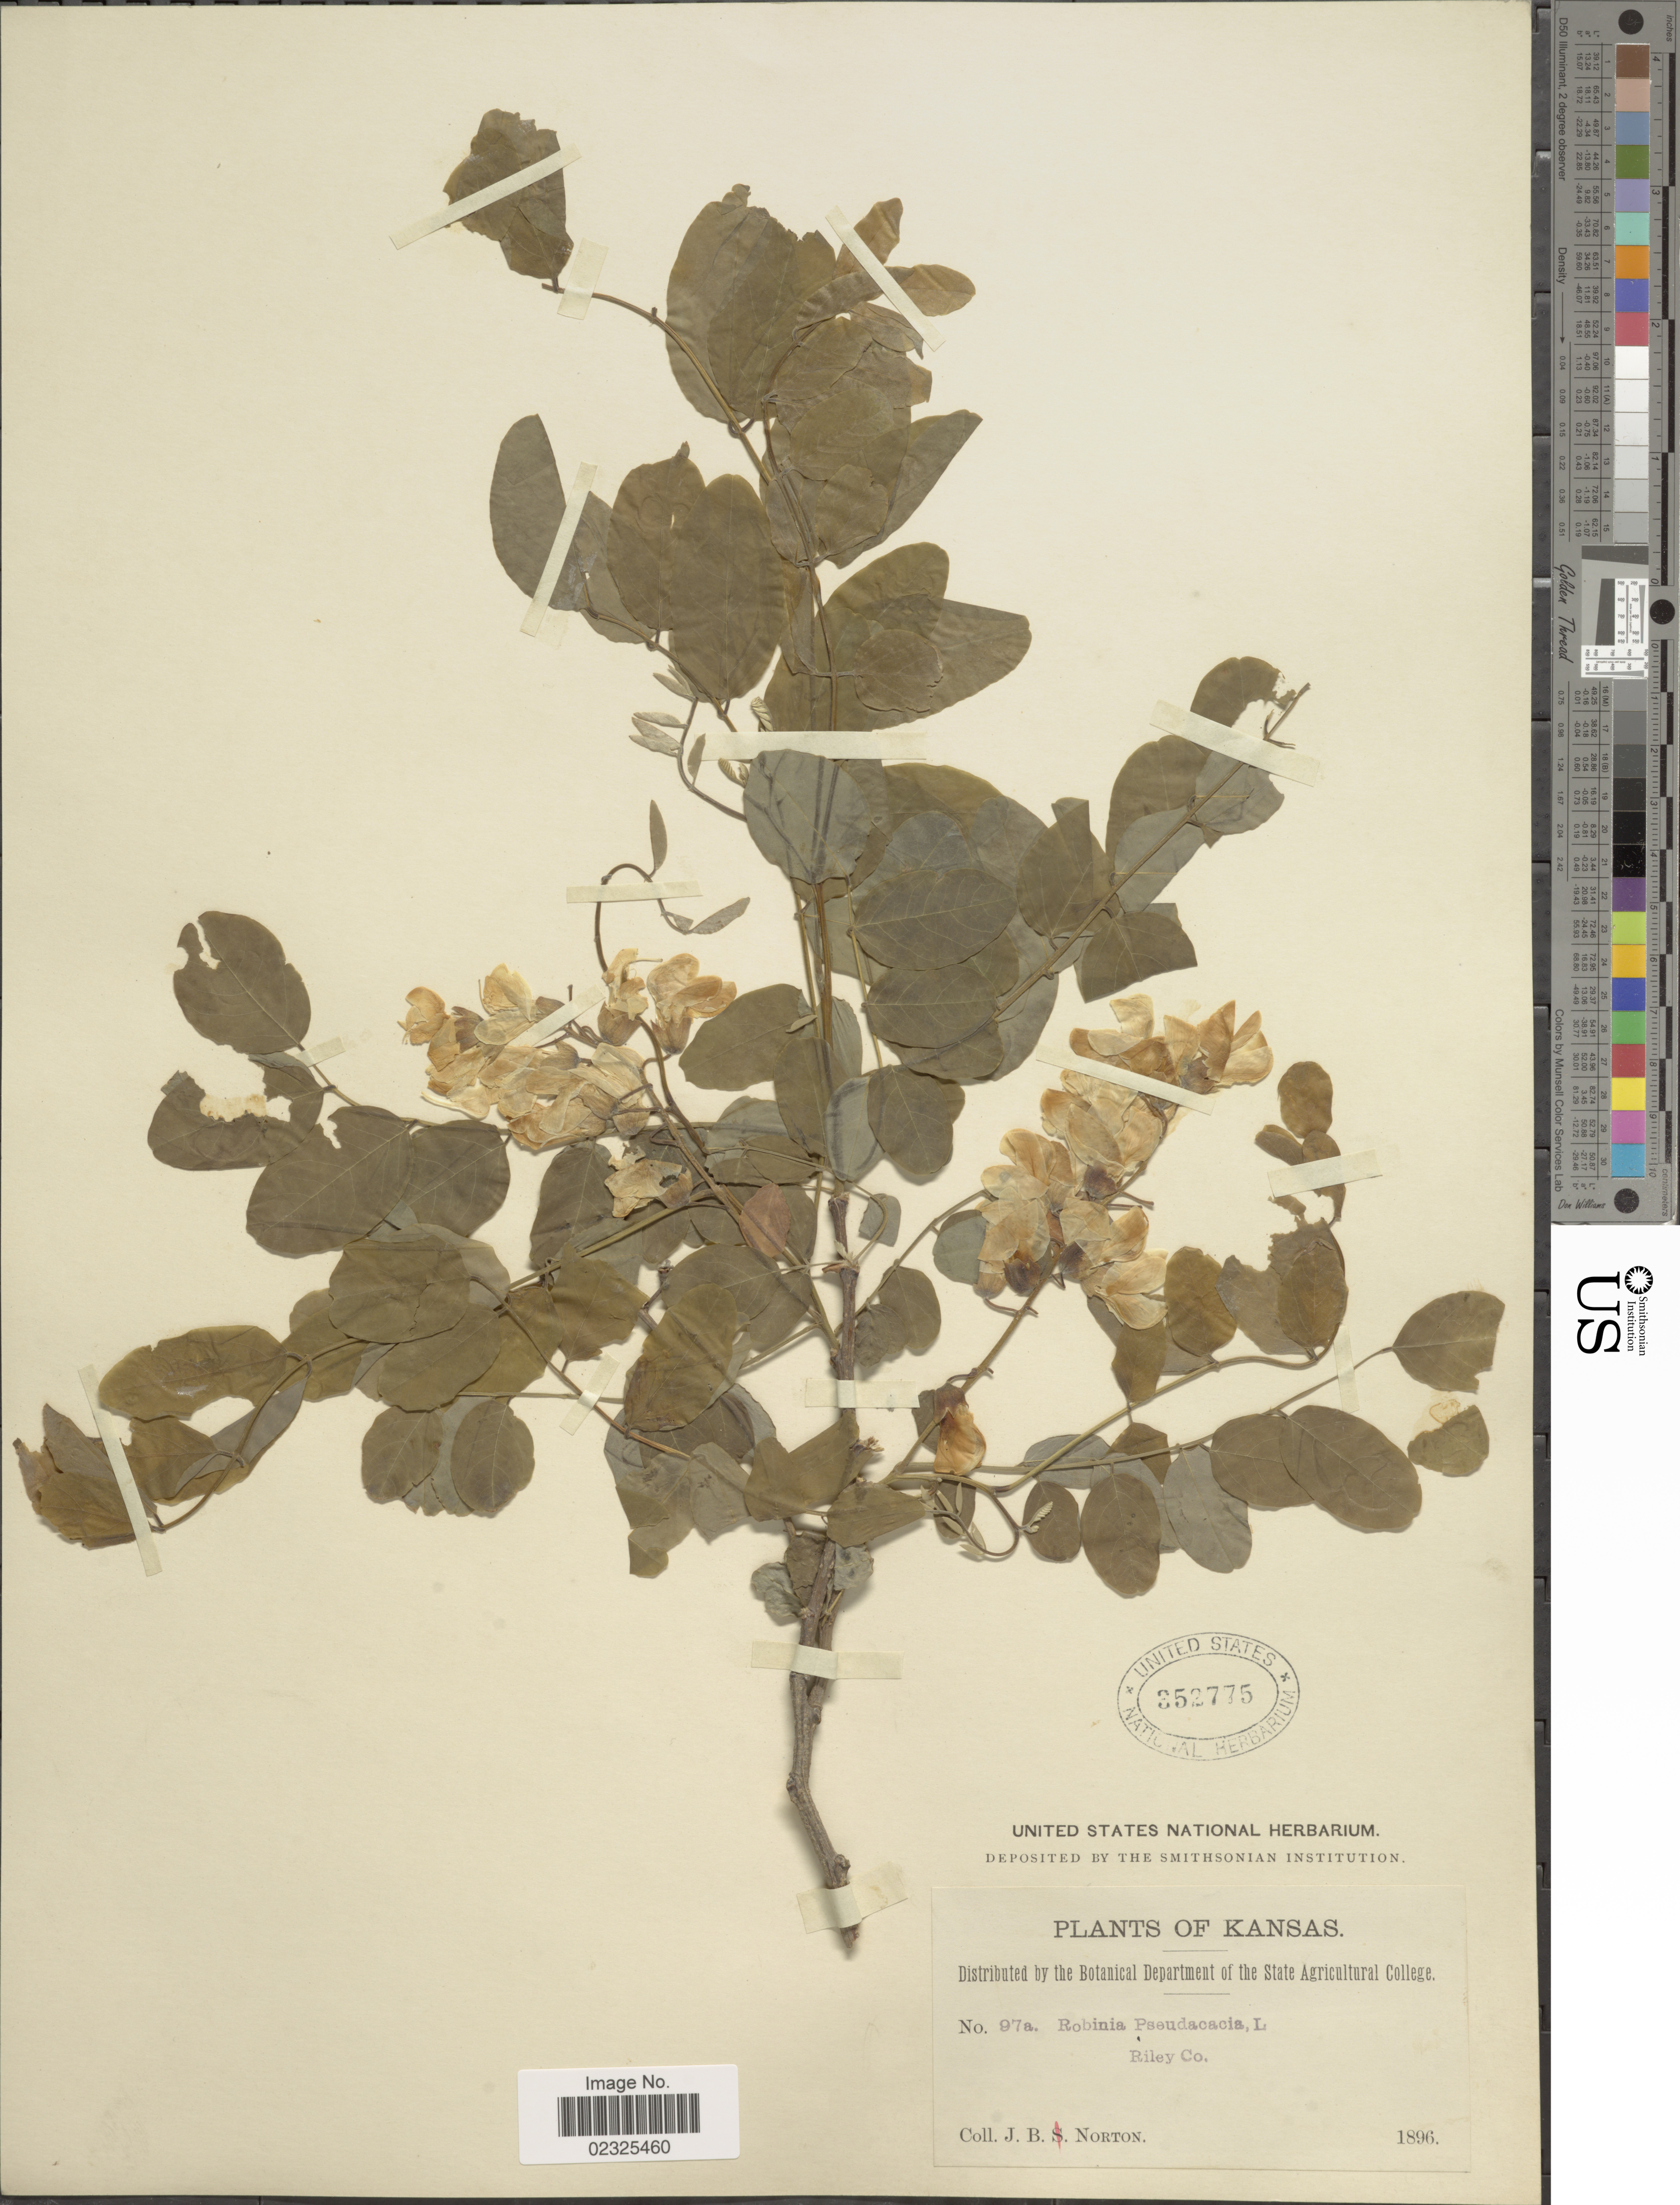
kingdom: Plantae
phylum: Tracheophyta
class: Magnoliopsida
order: Fabales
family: Fabaceae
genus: Robinia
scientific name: Robinia pseudoacacia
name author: L.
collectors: J. B. Norton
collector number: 97a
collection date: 1896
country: United States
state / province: Kansas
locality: Riley Co.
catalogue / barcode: US 352775